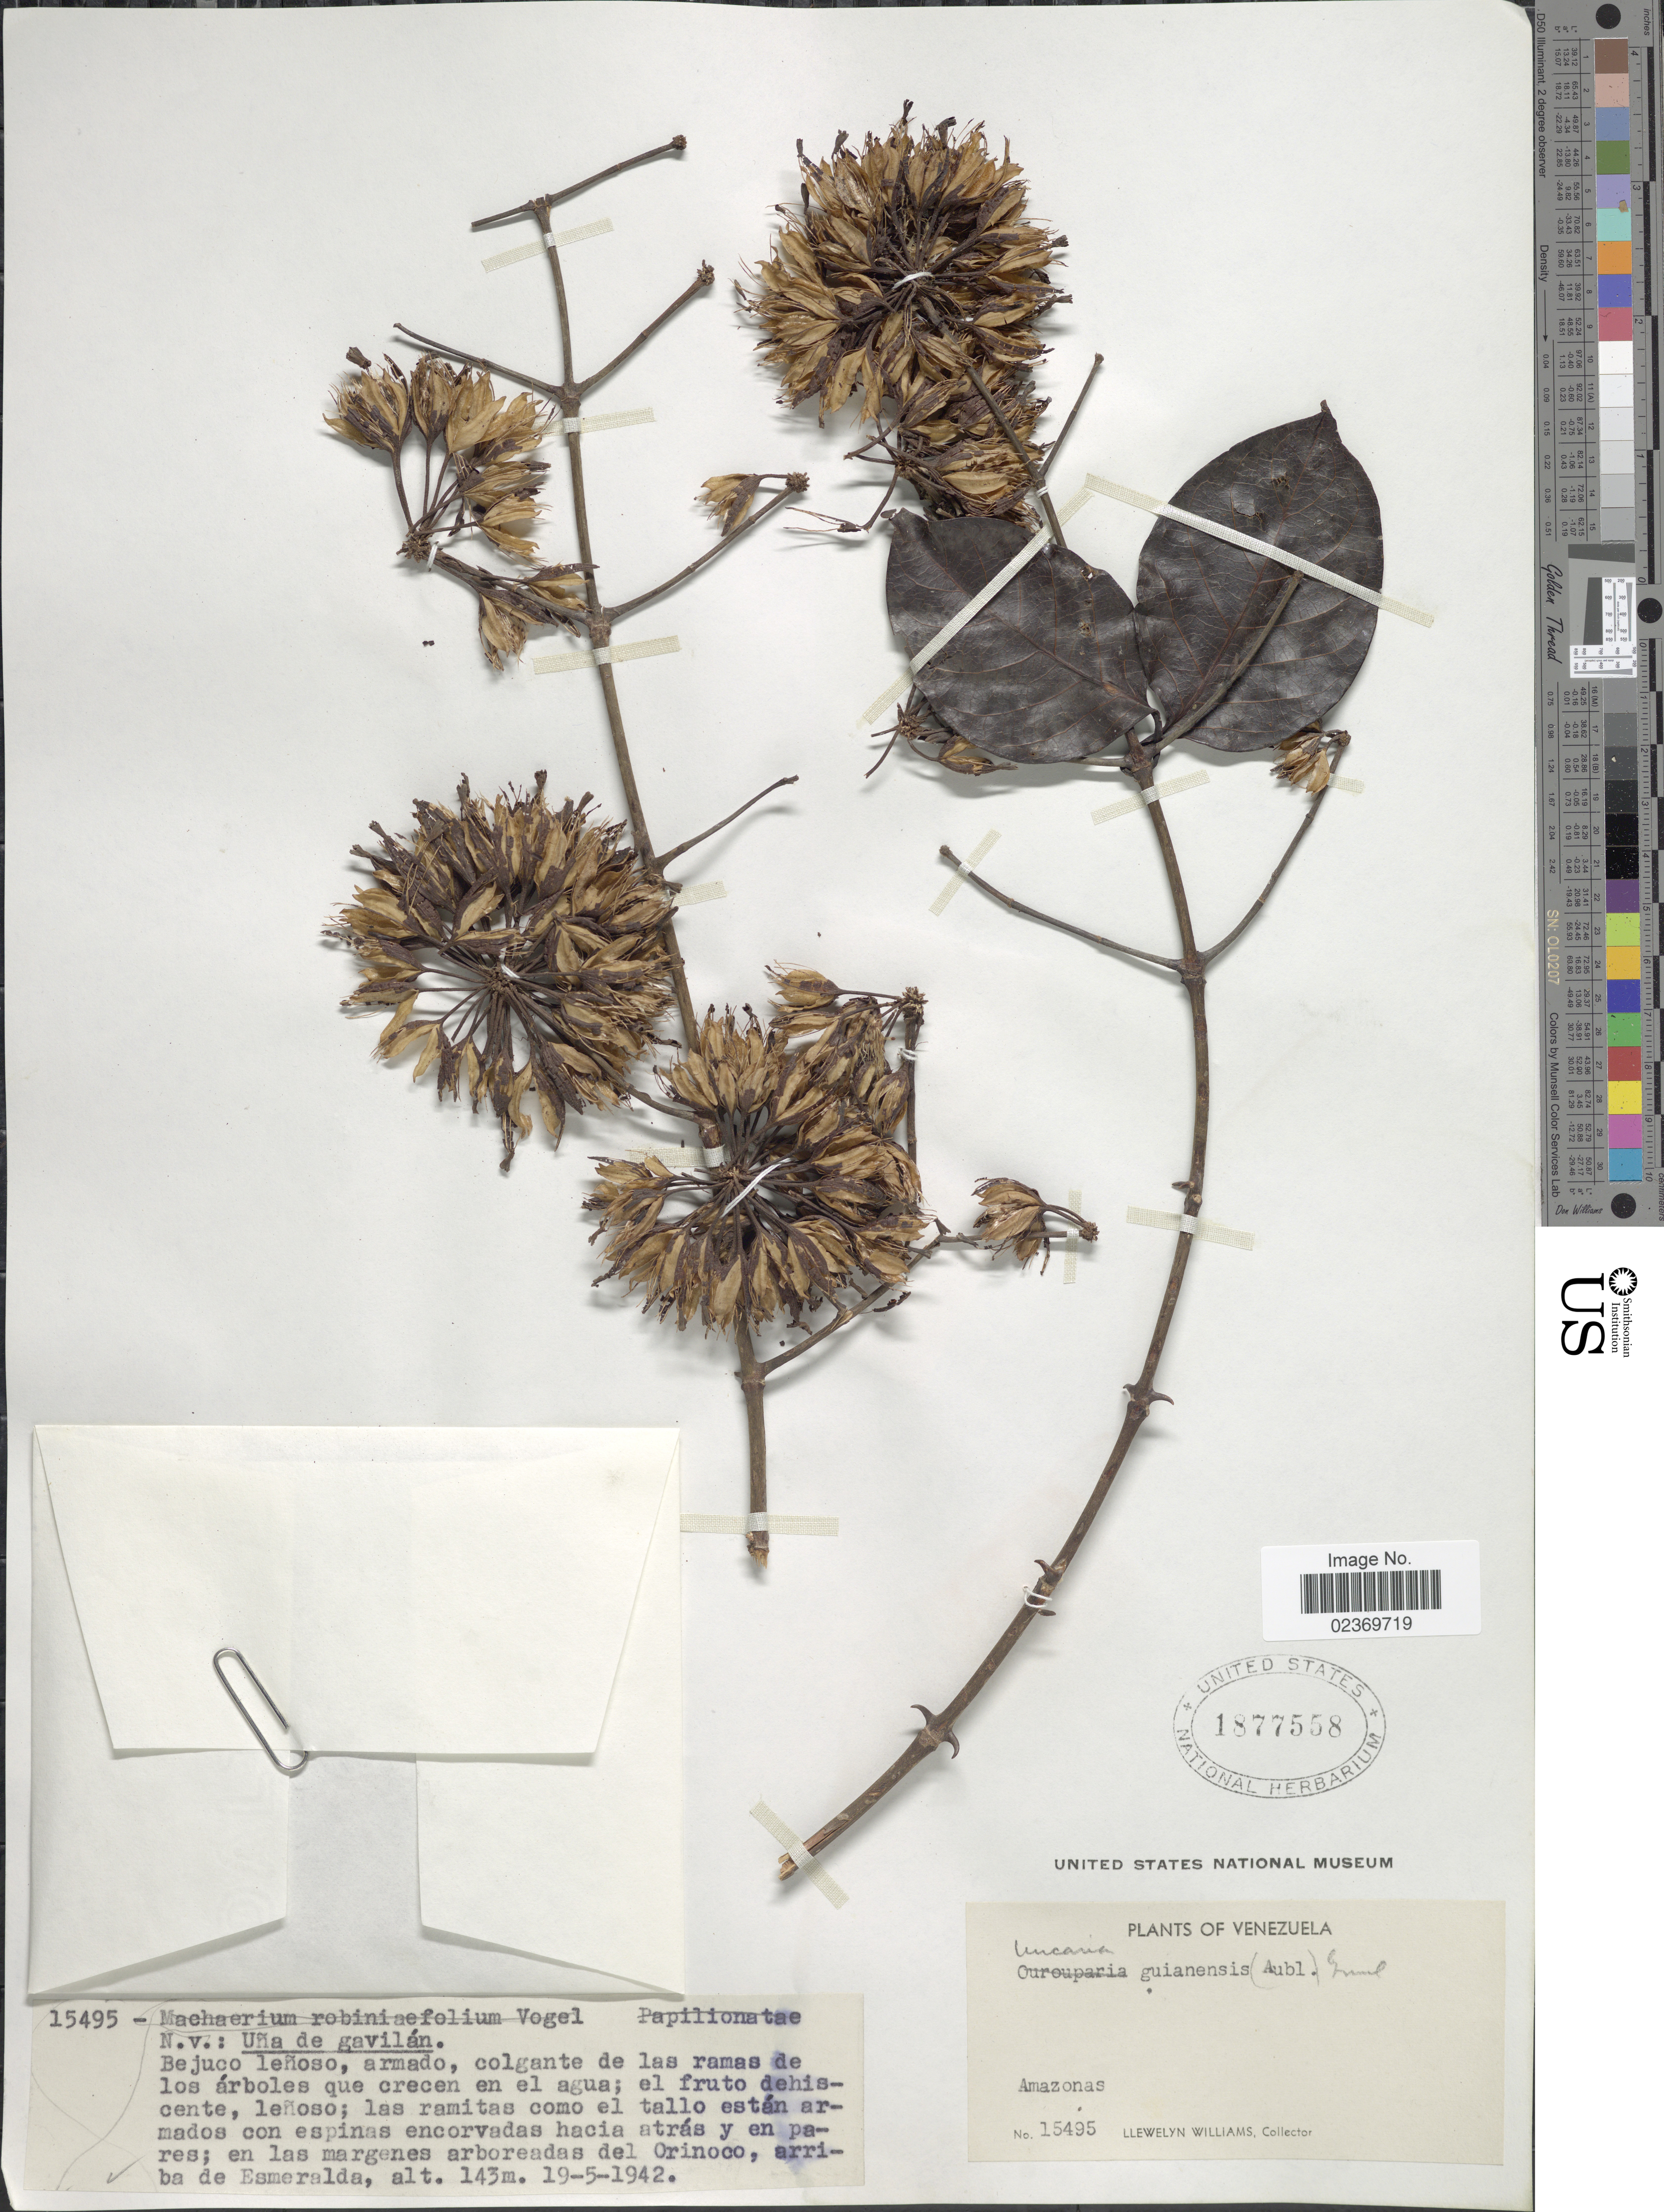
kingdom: Plantae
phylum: Tracheophyta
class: Magnoliopsida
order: Gentianales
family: Rubiaceae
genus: Uncaria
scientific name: Uncaria guianensis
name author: (Aubl.) J.F. Gmel.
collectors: Ll. Williams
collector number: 15495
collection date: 1942-05-19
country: Venezuela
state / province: Amazonas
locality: En las margenes arboreadas del Orinoco, arriba de Esmeralda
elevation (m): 143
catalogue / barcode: US 1877558